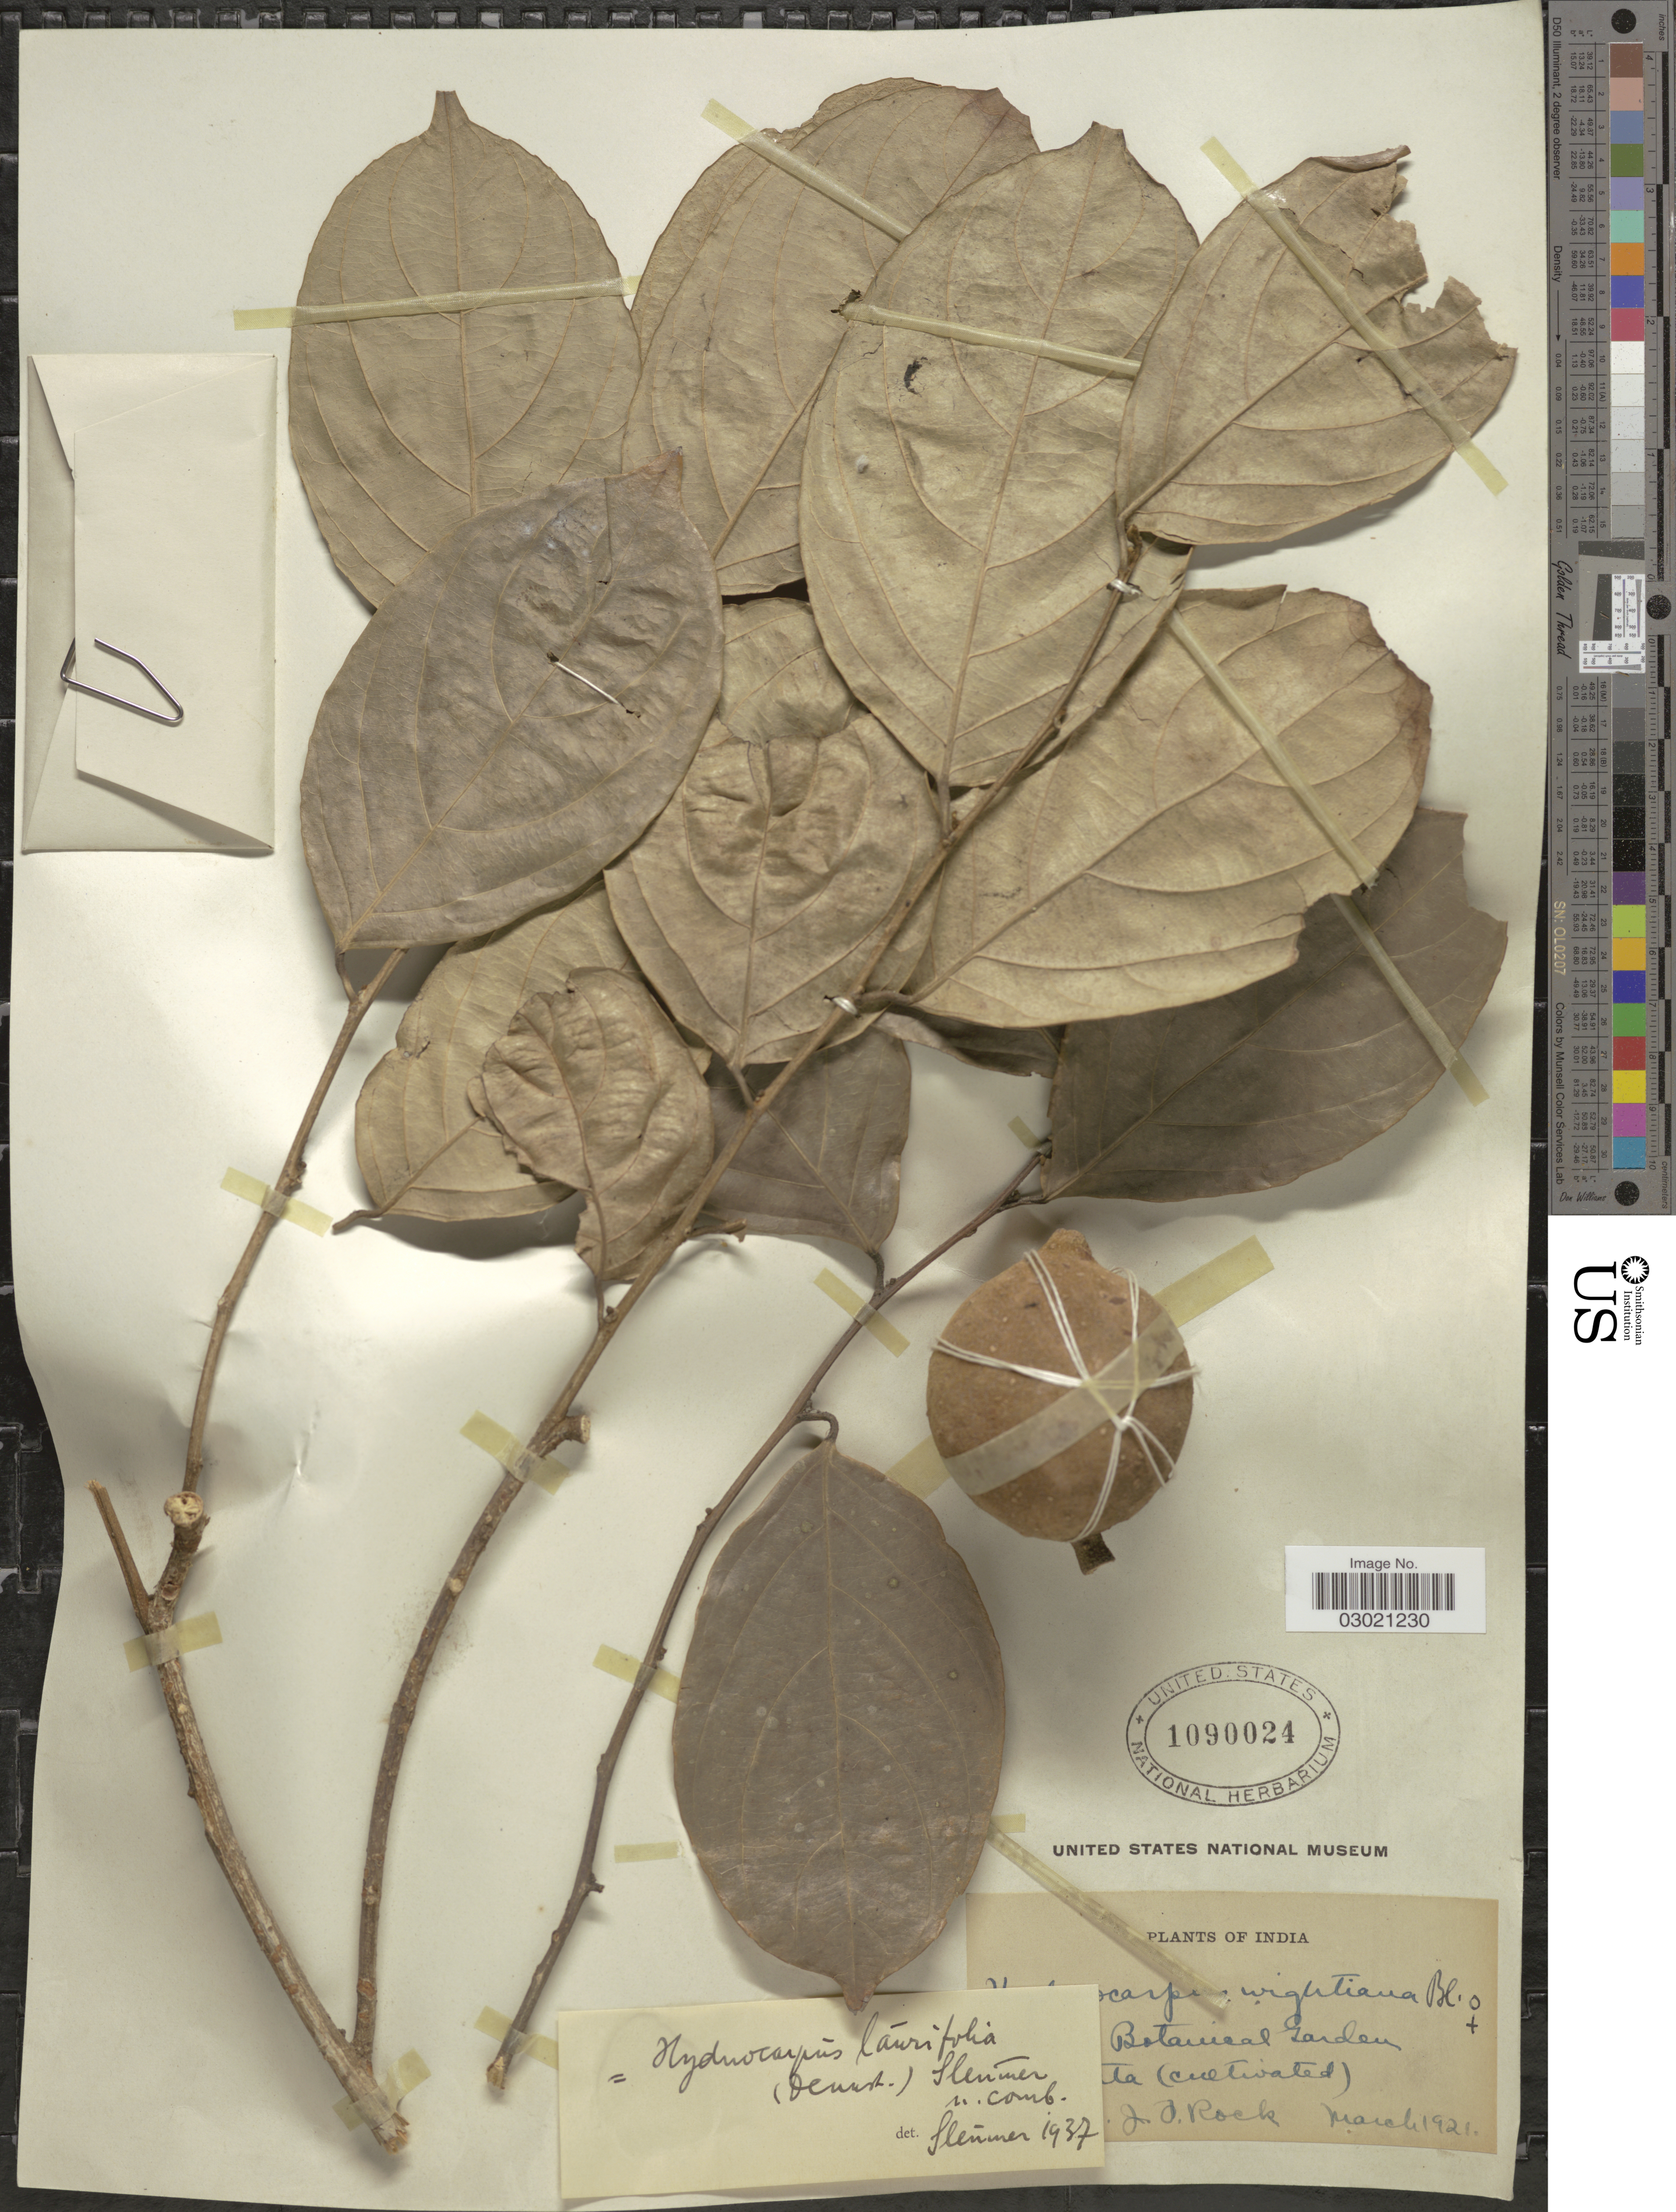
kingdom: Plantae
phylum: Tracheophyta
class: Magnoliopsida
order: Malpighiales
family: Achariaceae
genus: Hydnocarpus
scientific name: Hydnocarpus wightianus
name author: Blume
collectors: J. Rock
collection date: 1921-03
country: India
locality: [illegible text] Botanic Garden, [illegible text]ta.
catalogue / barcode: US 1090024